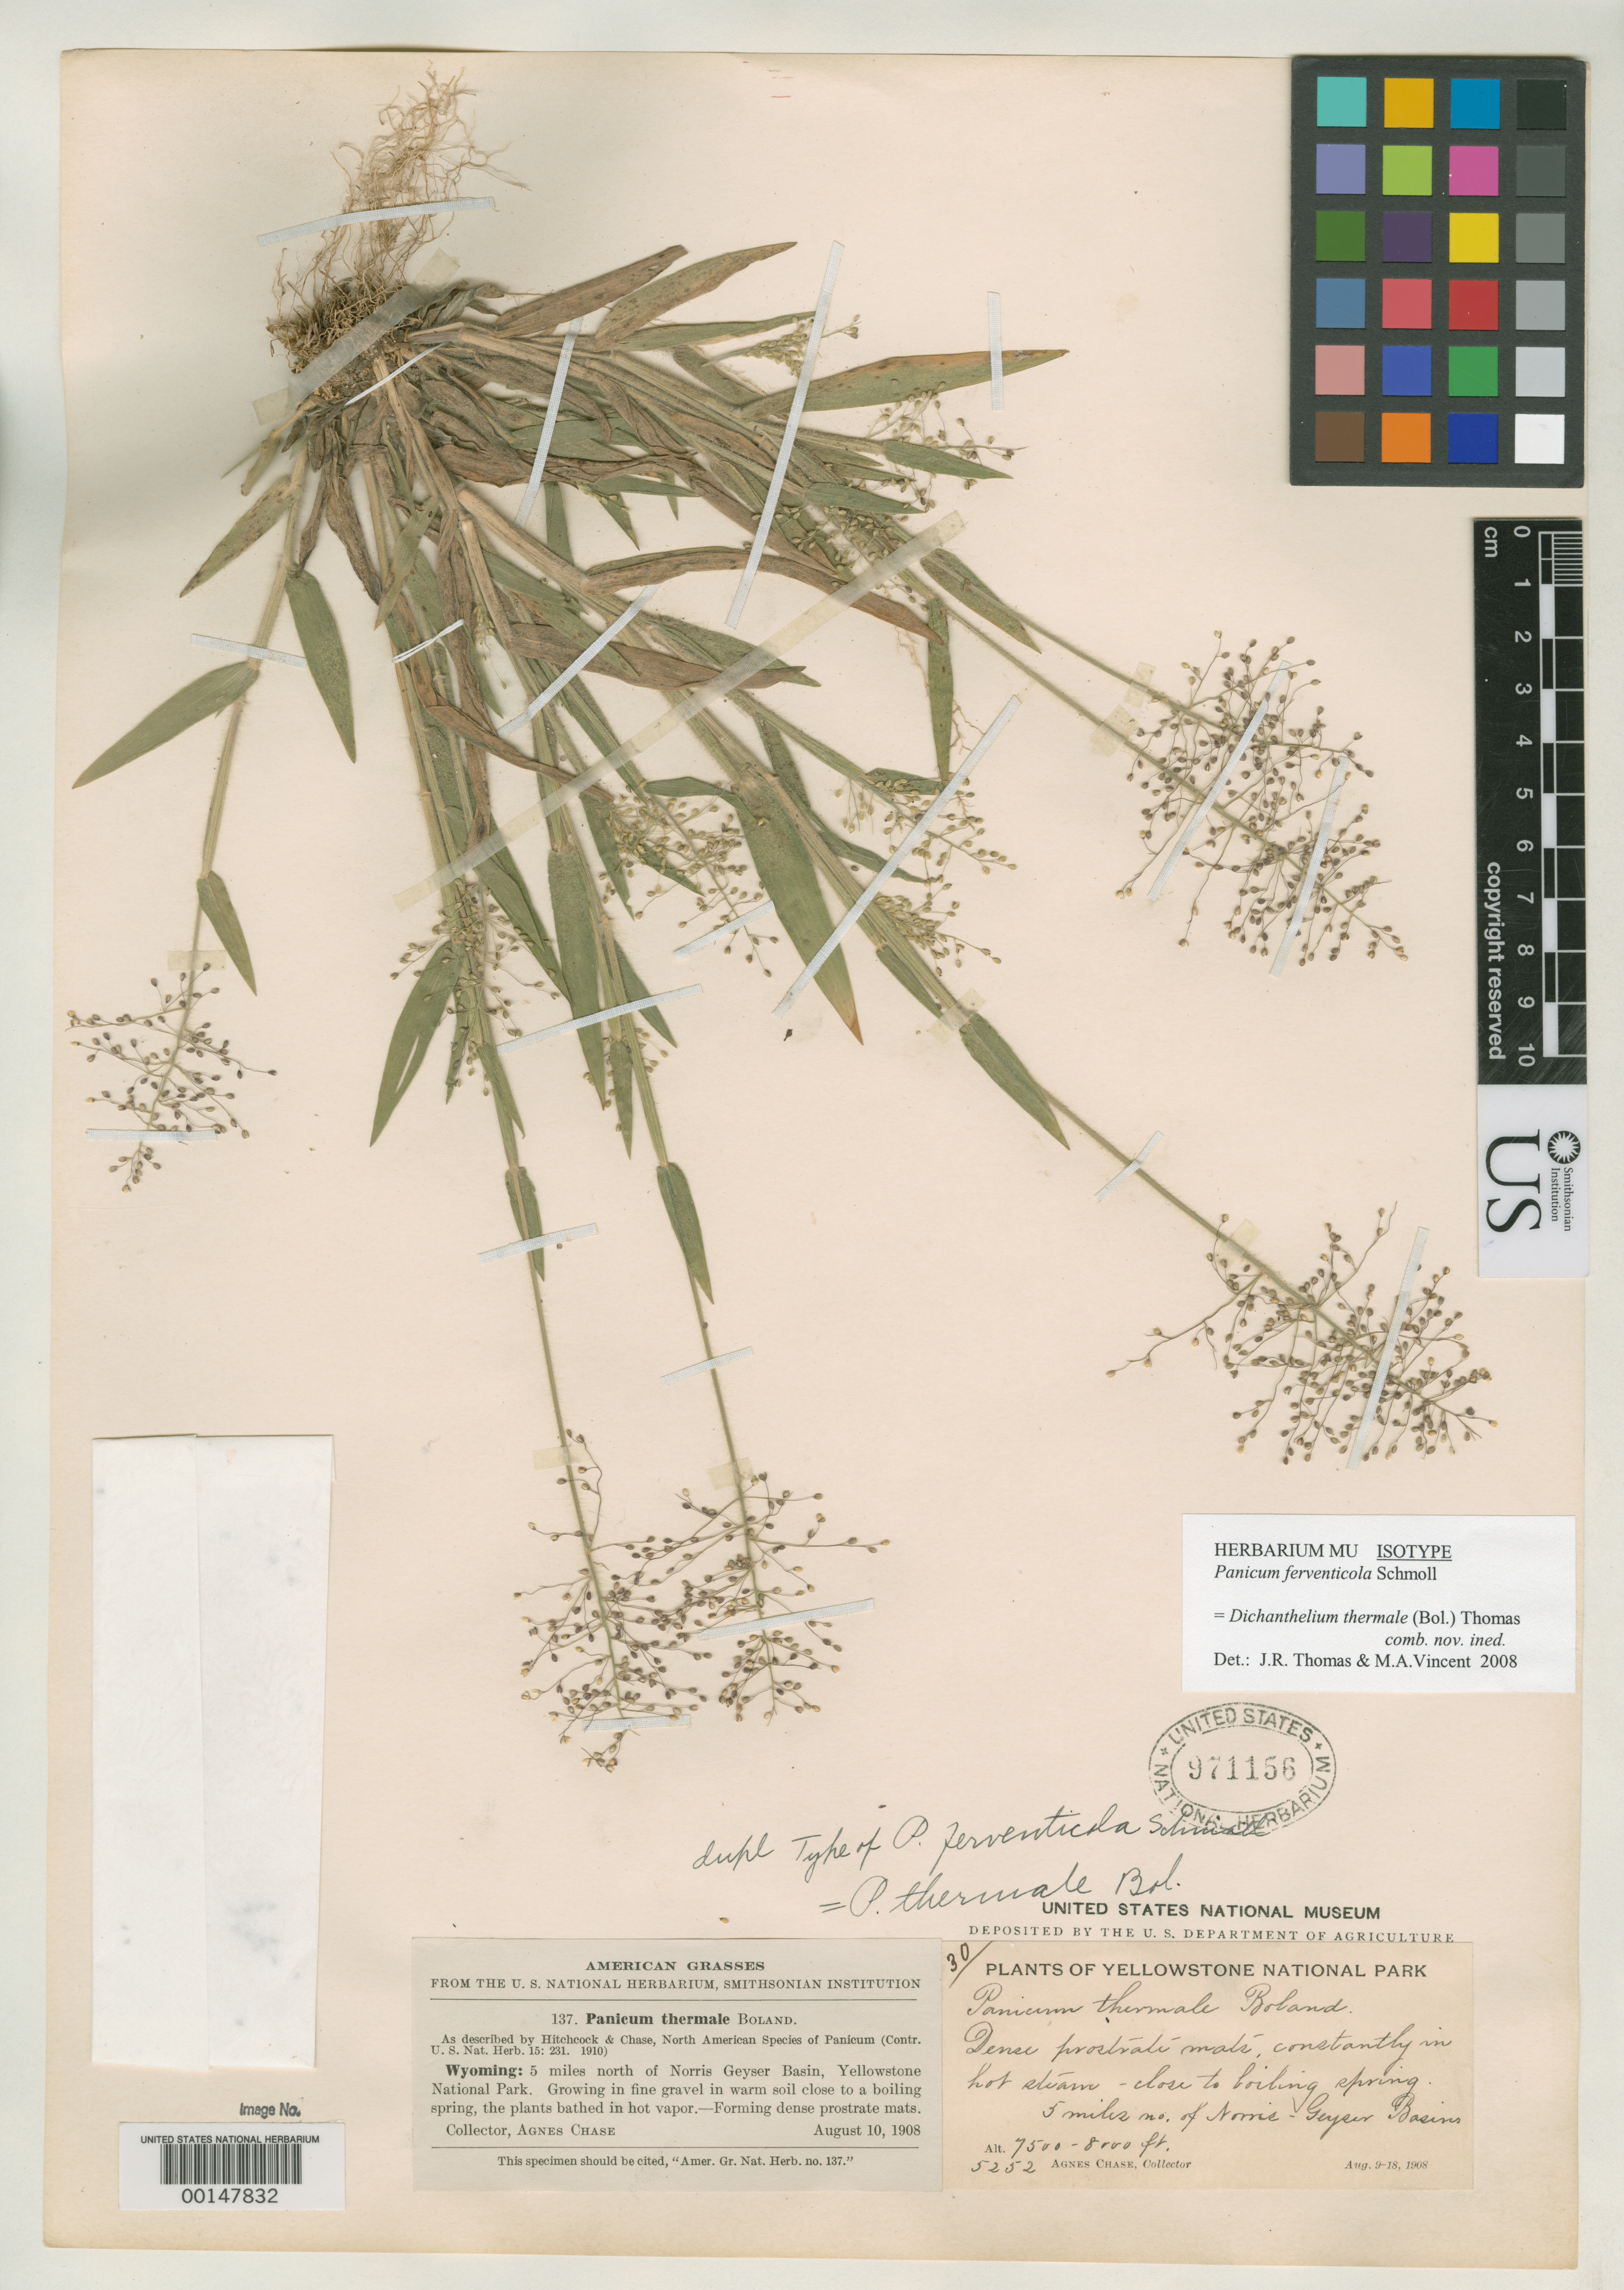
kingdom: Plantae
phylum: Tracheophyta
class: Liliopsida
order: Poales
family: Poaceae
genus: Panicum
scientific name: Panicum ferventicola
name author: Schmoll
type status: Isotype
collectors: A. Chase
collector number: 5252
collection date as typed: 10 Aug 1908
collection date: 1908-08-10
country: United States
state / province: Wyoming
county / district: Park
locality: North of Norris Geyser Basin, Yellowstone Natl. Park.; alt. 7500- 8000 ft.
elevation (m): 2286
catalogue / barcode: US 971156